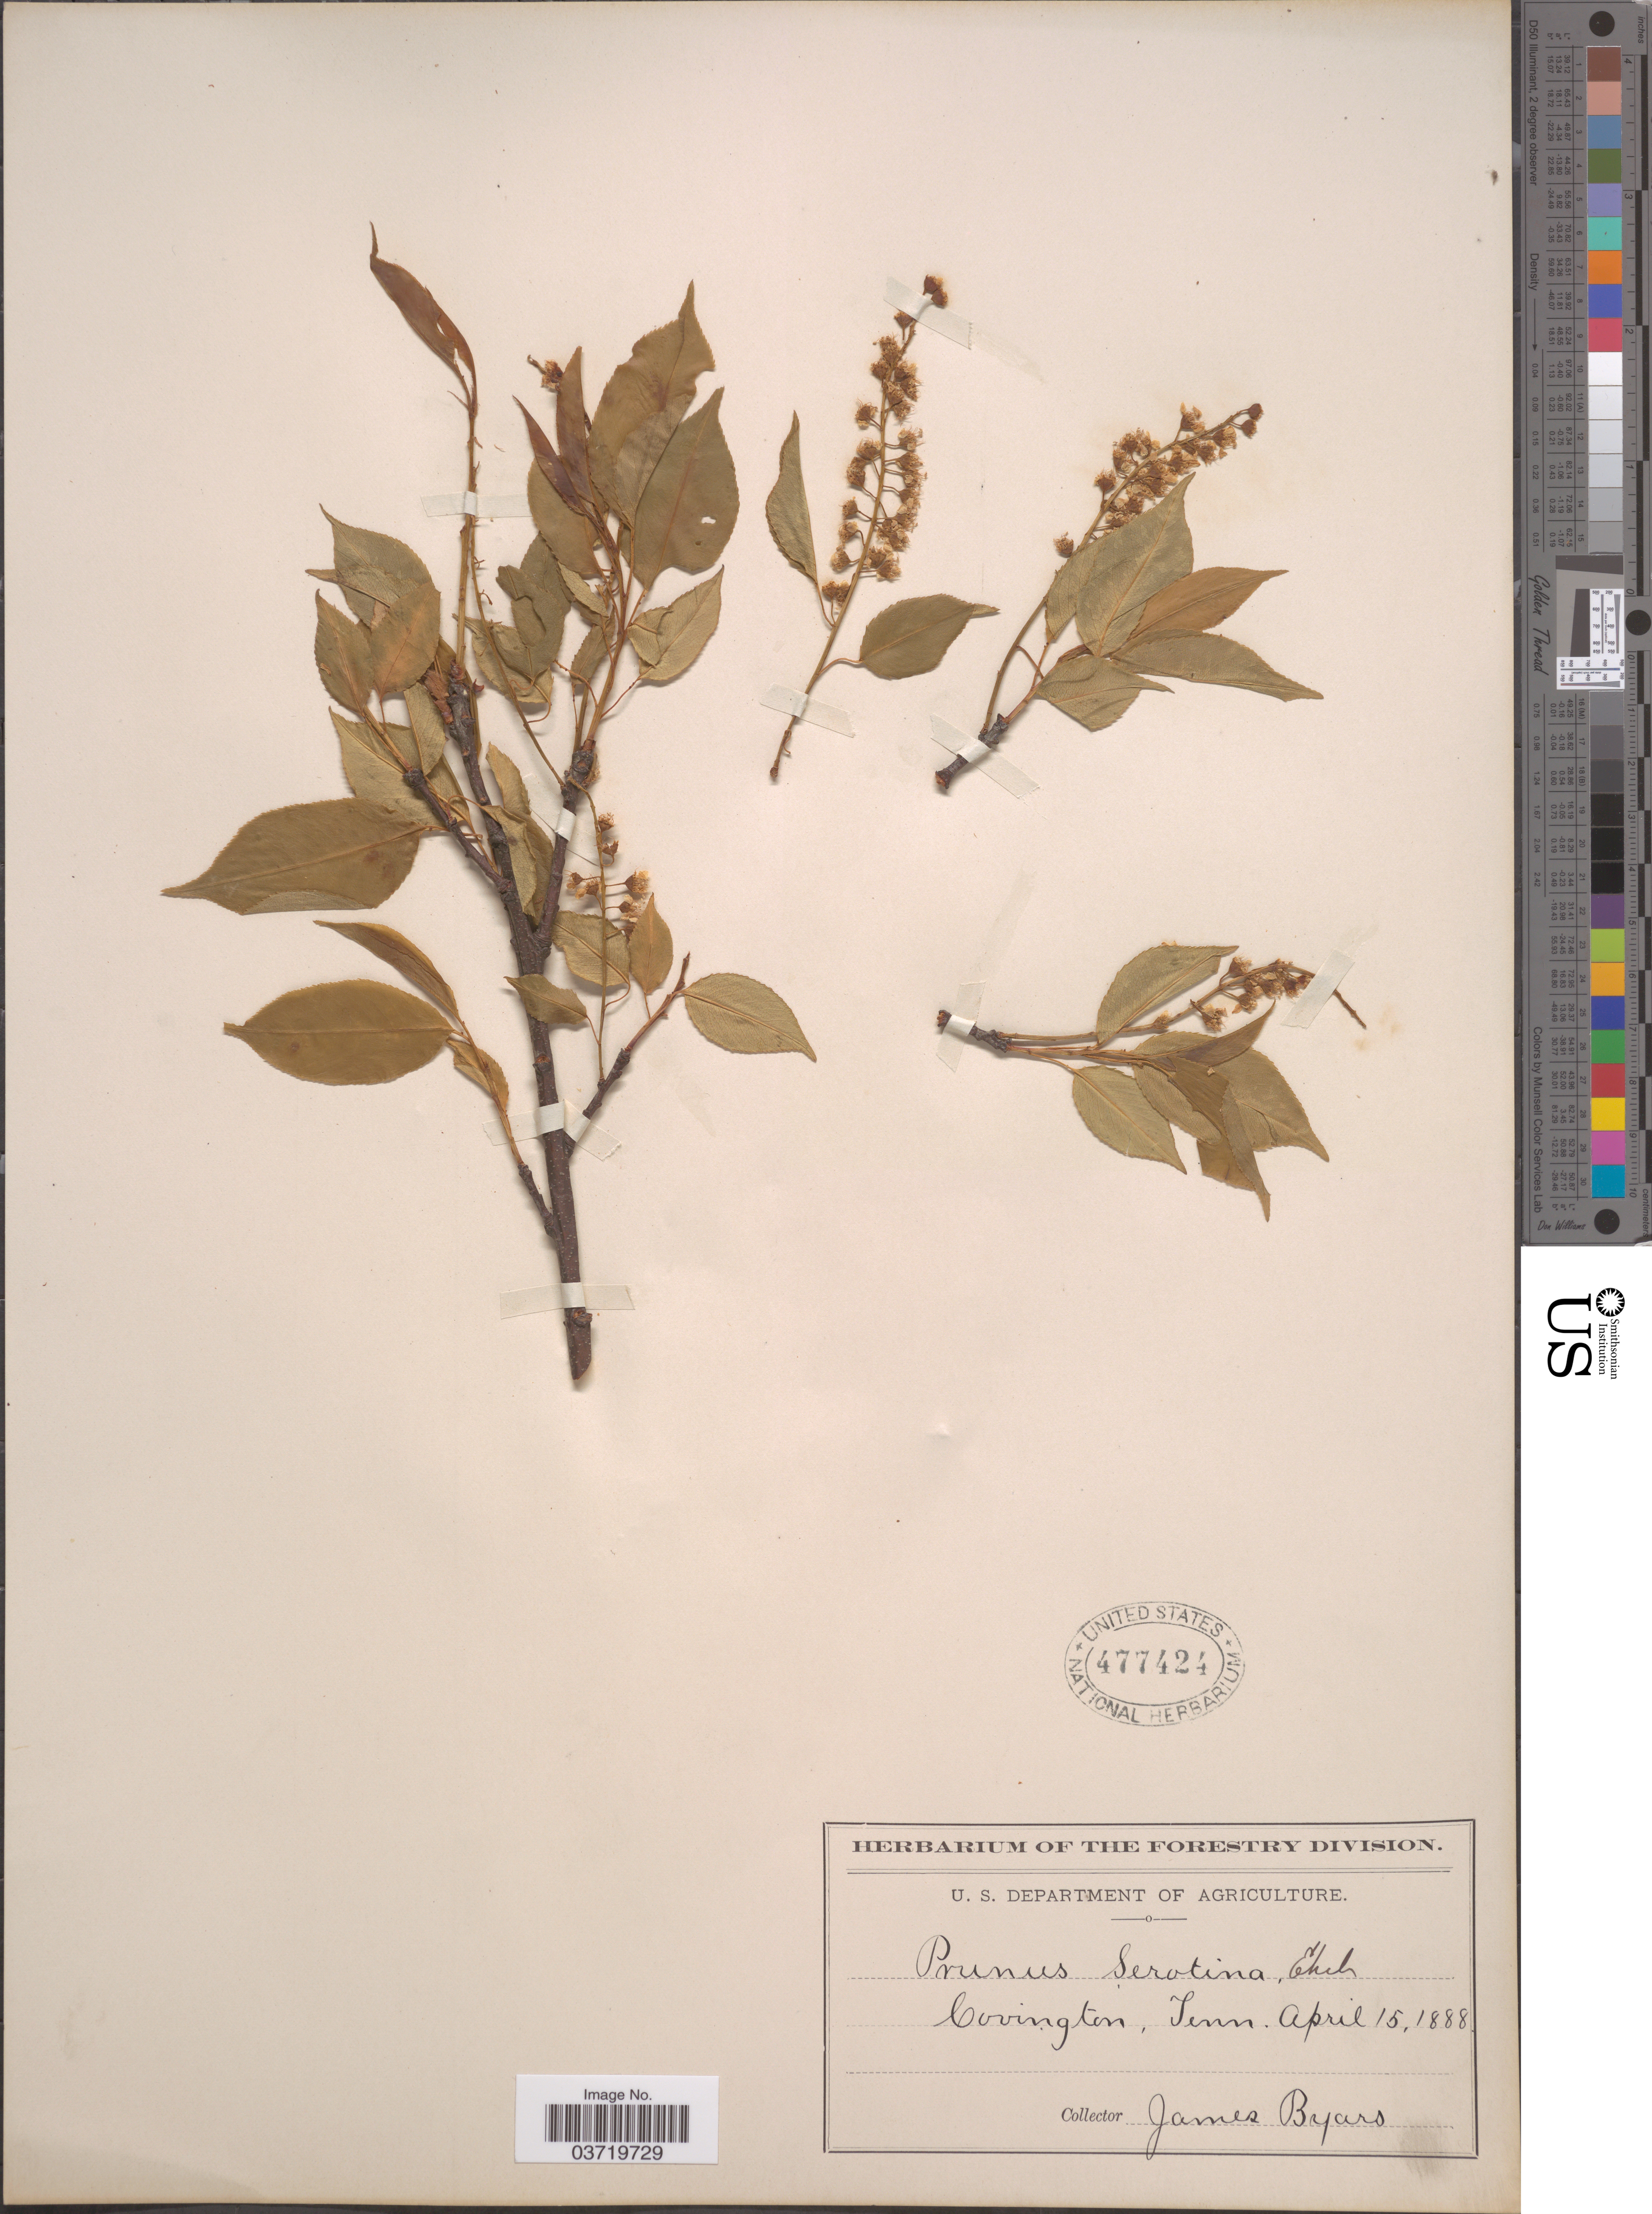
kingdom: Plantae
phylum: Tracheophyta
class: Magnoliopsida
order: Rosales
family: Rosaceae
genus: Prunus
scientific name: Prunus serotina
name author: Ehrh.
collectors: J. Byars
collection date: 1888-04-15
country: United States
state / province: Tennessee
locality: Covington.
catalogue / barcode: US 477424